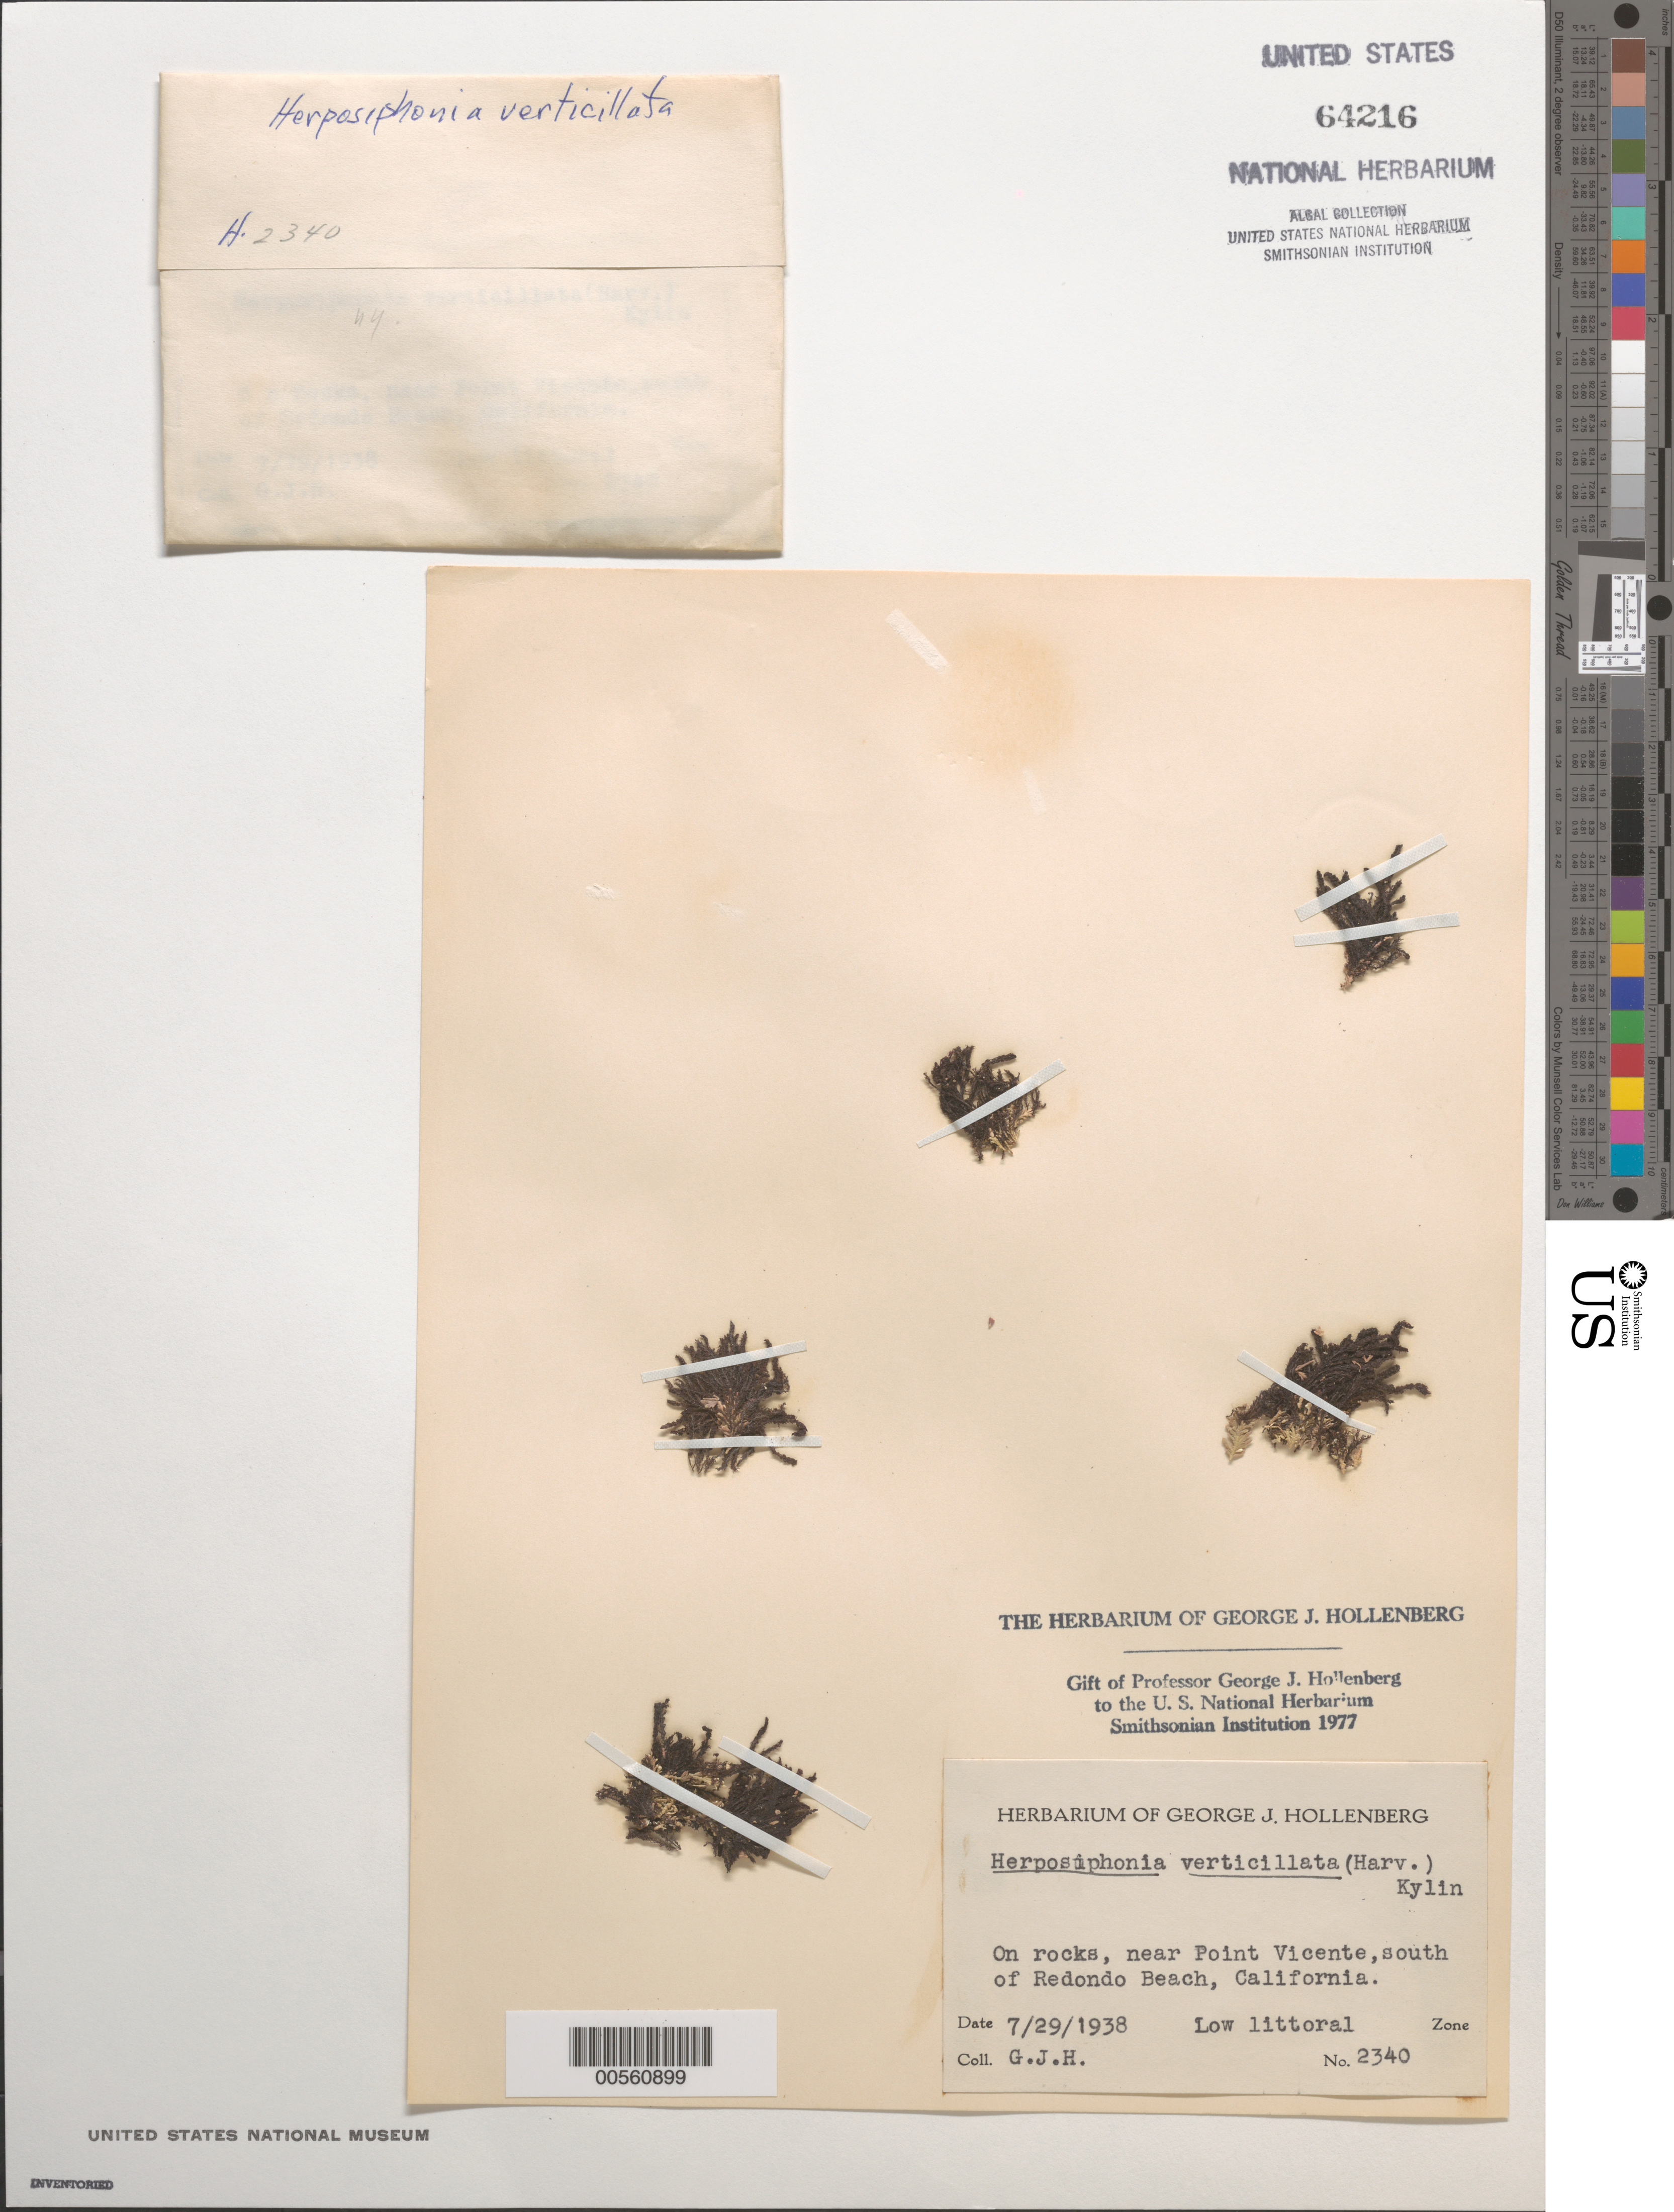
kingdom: Plantae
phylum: Rhodophyta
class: Florideophyceae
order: Ceramiales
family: Rhodomelaceae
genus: Herposiphonia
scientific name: Herposiphonia verticillata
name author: (Harv.) Kylin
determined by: Hollenberg, George J.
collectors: G. Hollenberg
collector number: GJH 2340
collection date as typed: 29 Jul 1938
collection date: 1938-07-29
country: United States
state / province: California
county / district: Los Angeles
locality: Point Vicente, near lighthouse south of Redondo Beach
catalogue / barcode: US 64216